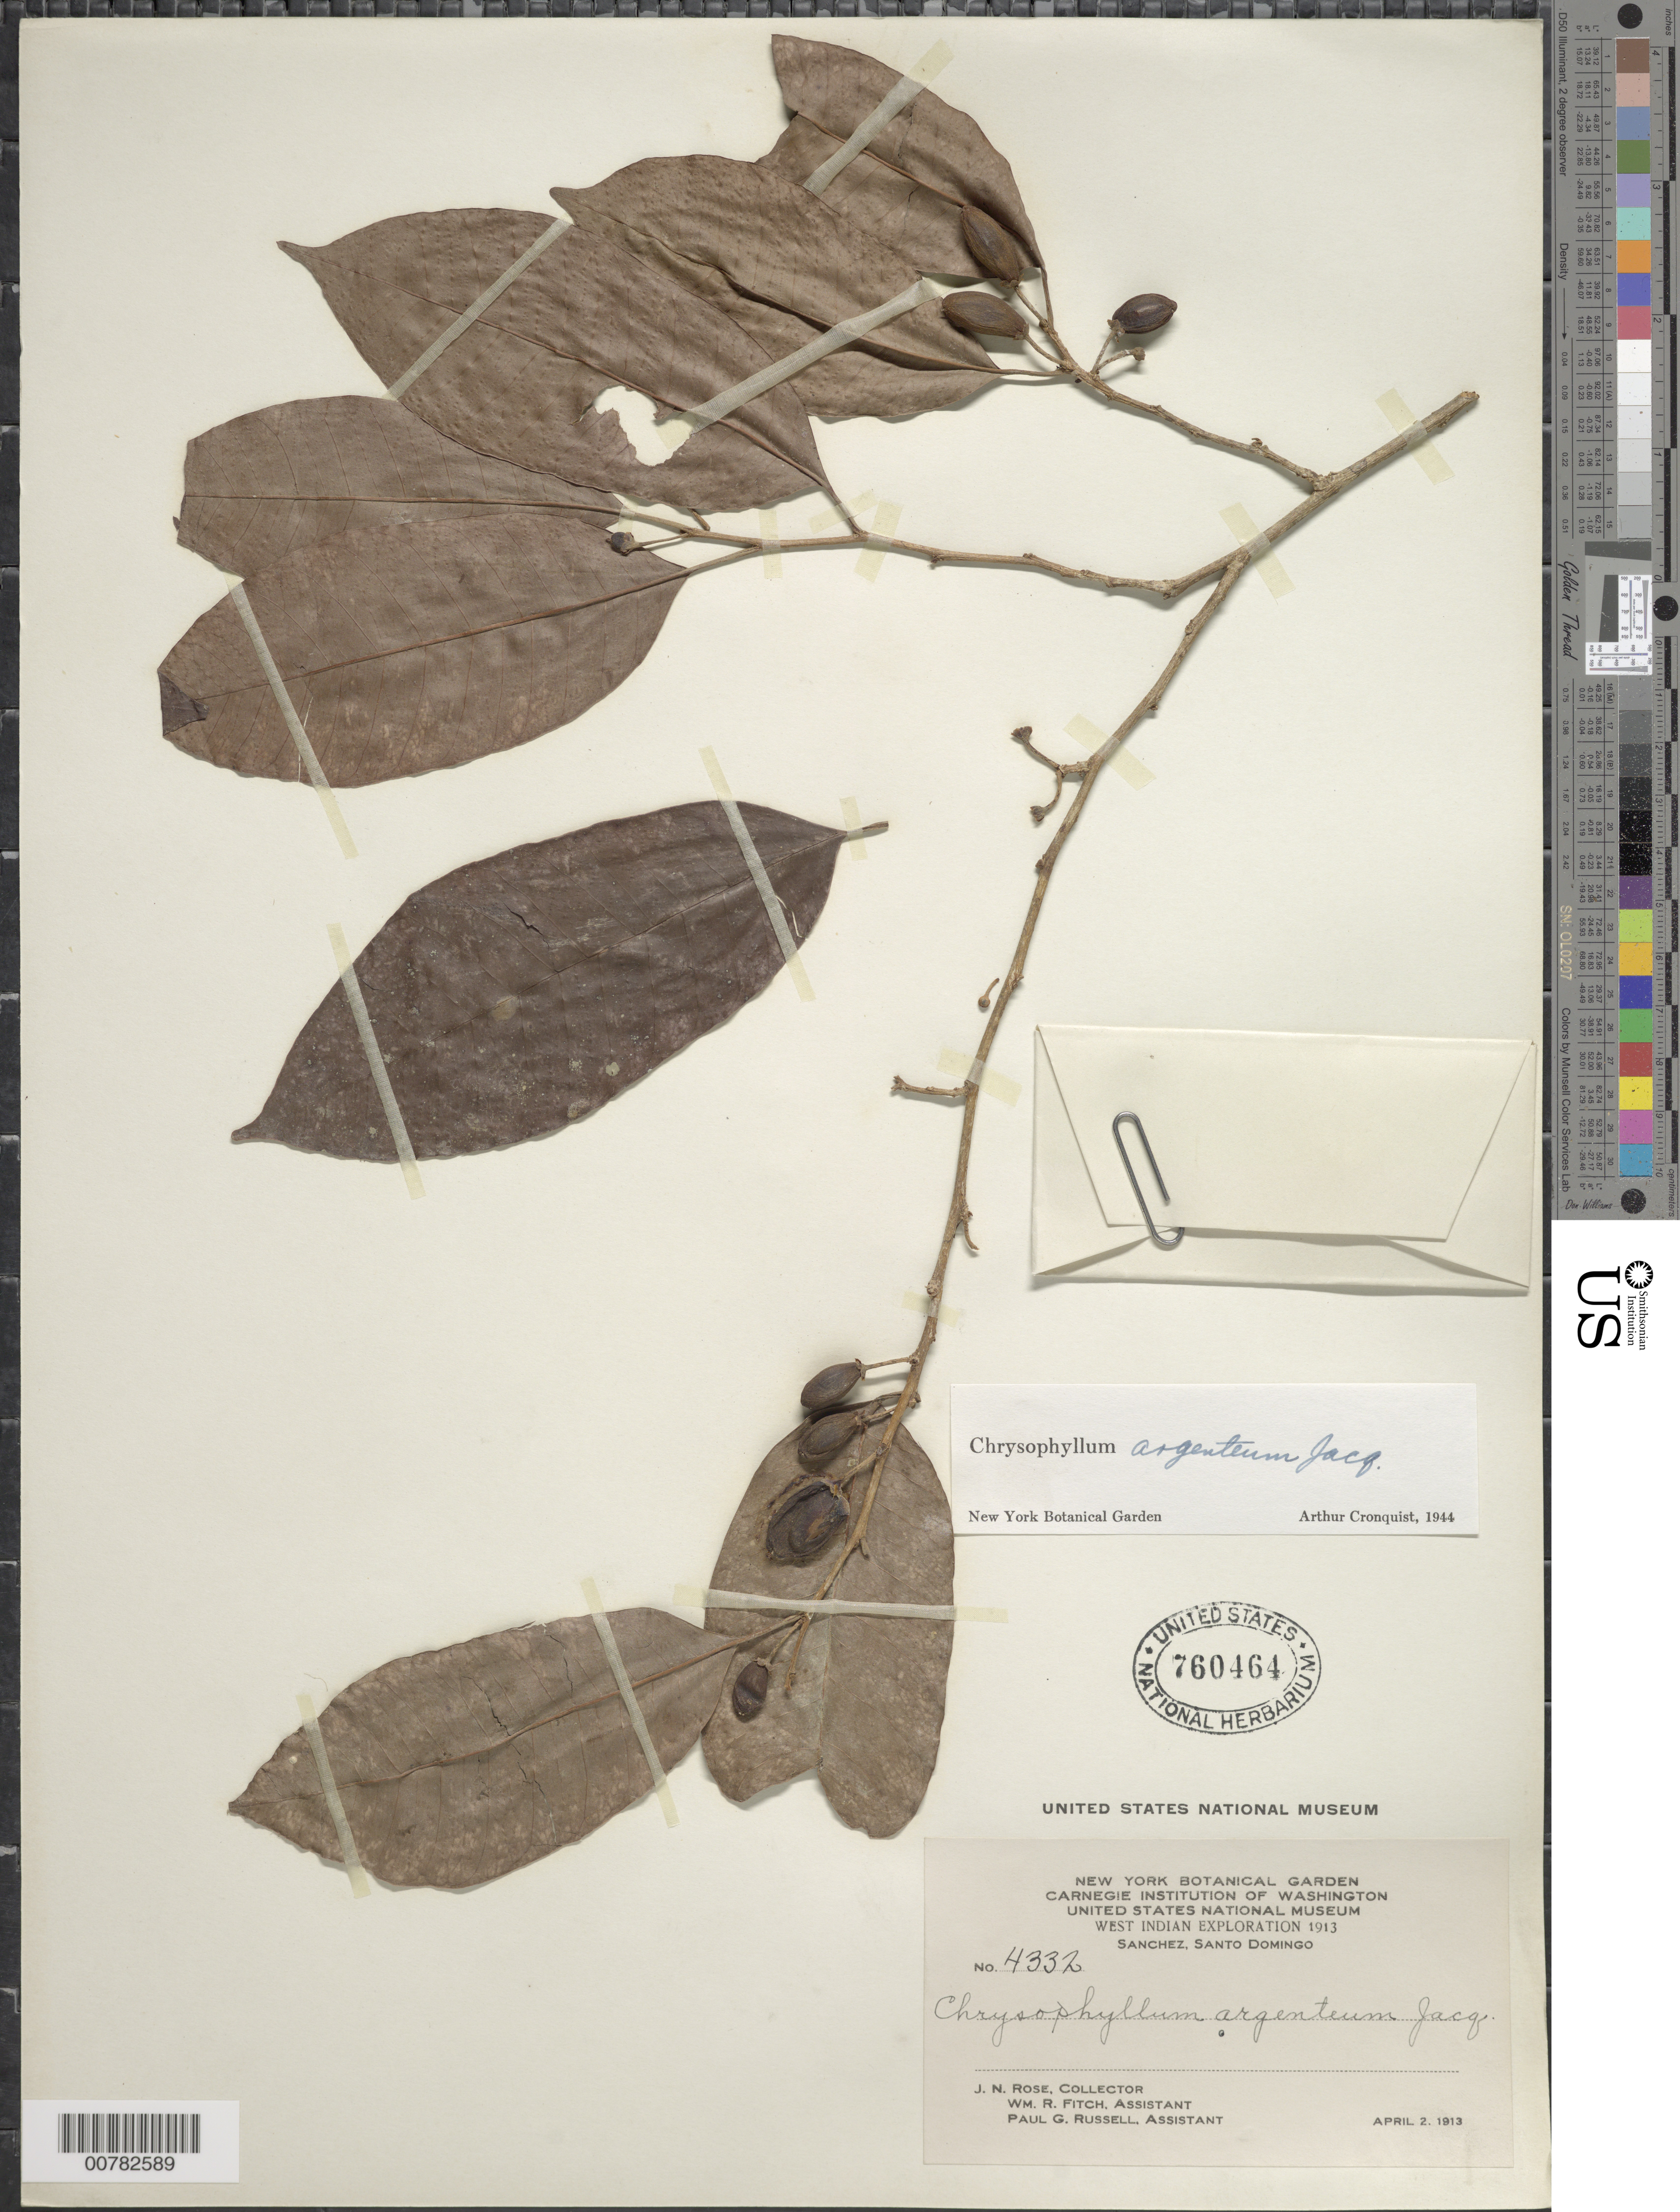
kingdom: Plantae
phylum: Tracheophyta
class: Magnoliopsida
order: Ericales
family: Sapotaceae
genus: Chrysophyllum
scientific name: Chrysophyllum argenteum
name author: Jacq.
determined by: Cronquist, A. J.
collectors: J. N. Rose, W. R. Fitch & P. G. Russell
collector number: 4332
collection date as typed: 02 Apr 1913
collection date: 1913-04-02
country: Dominican Republic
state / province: Sanchez Ramirez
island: Hispaniola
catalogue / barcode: US 760464